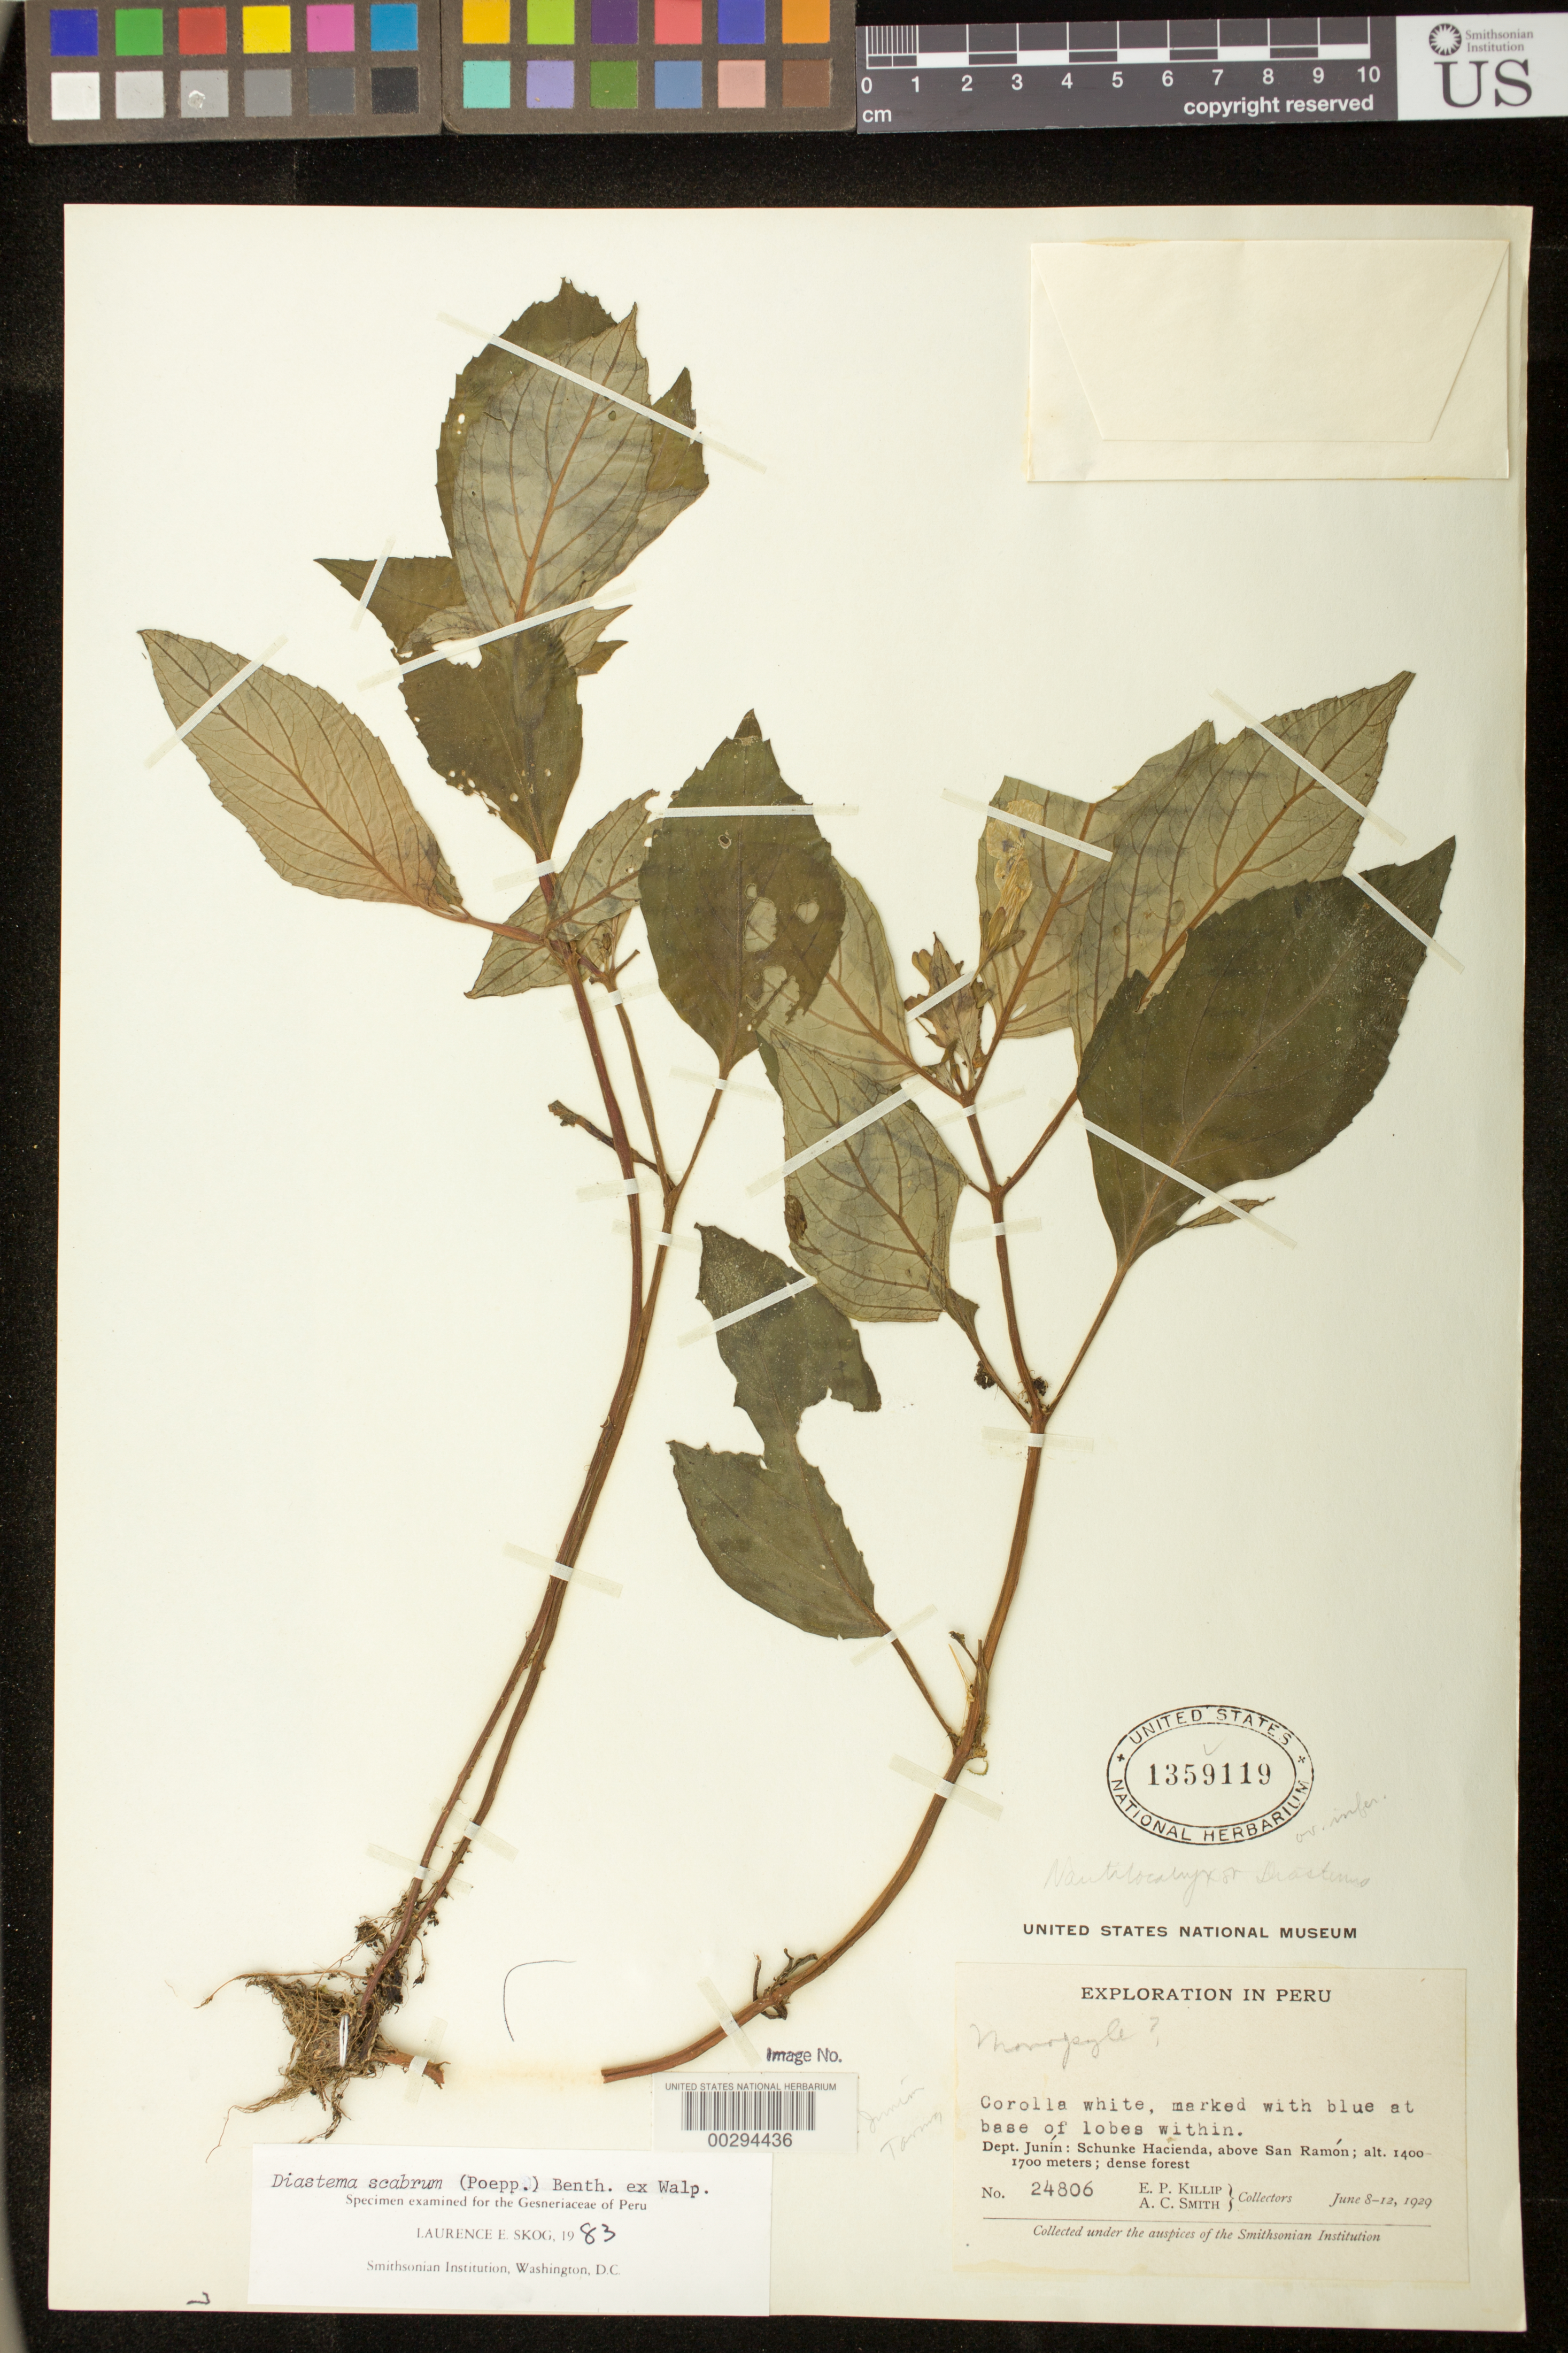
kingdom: Plantae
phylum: Tracheophyta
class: Magnoliopsida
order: Lamiales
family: Gesneriaceae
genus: Diastema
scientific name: Diastema scabrum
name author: (Poepp.) Benth. ex Walp.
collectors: E. P. Killip & A. C. Smith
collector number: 24806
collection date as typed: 8-12 Jun 1929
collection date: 1929-06-08/1929-06-12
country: Peru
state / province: Junín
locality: Schunke Hacienda, above San Ramon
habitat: Dense forest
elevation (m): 1400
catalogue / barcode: US 1359119